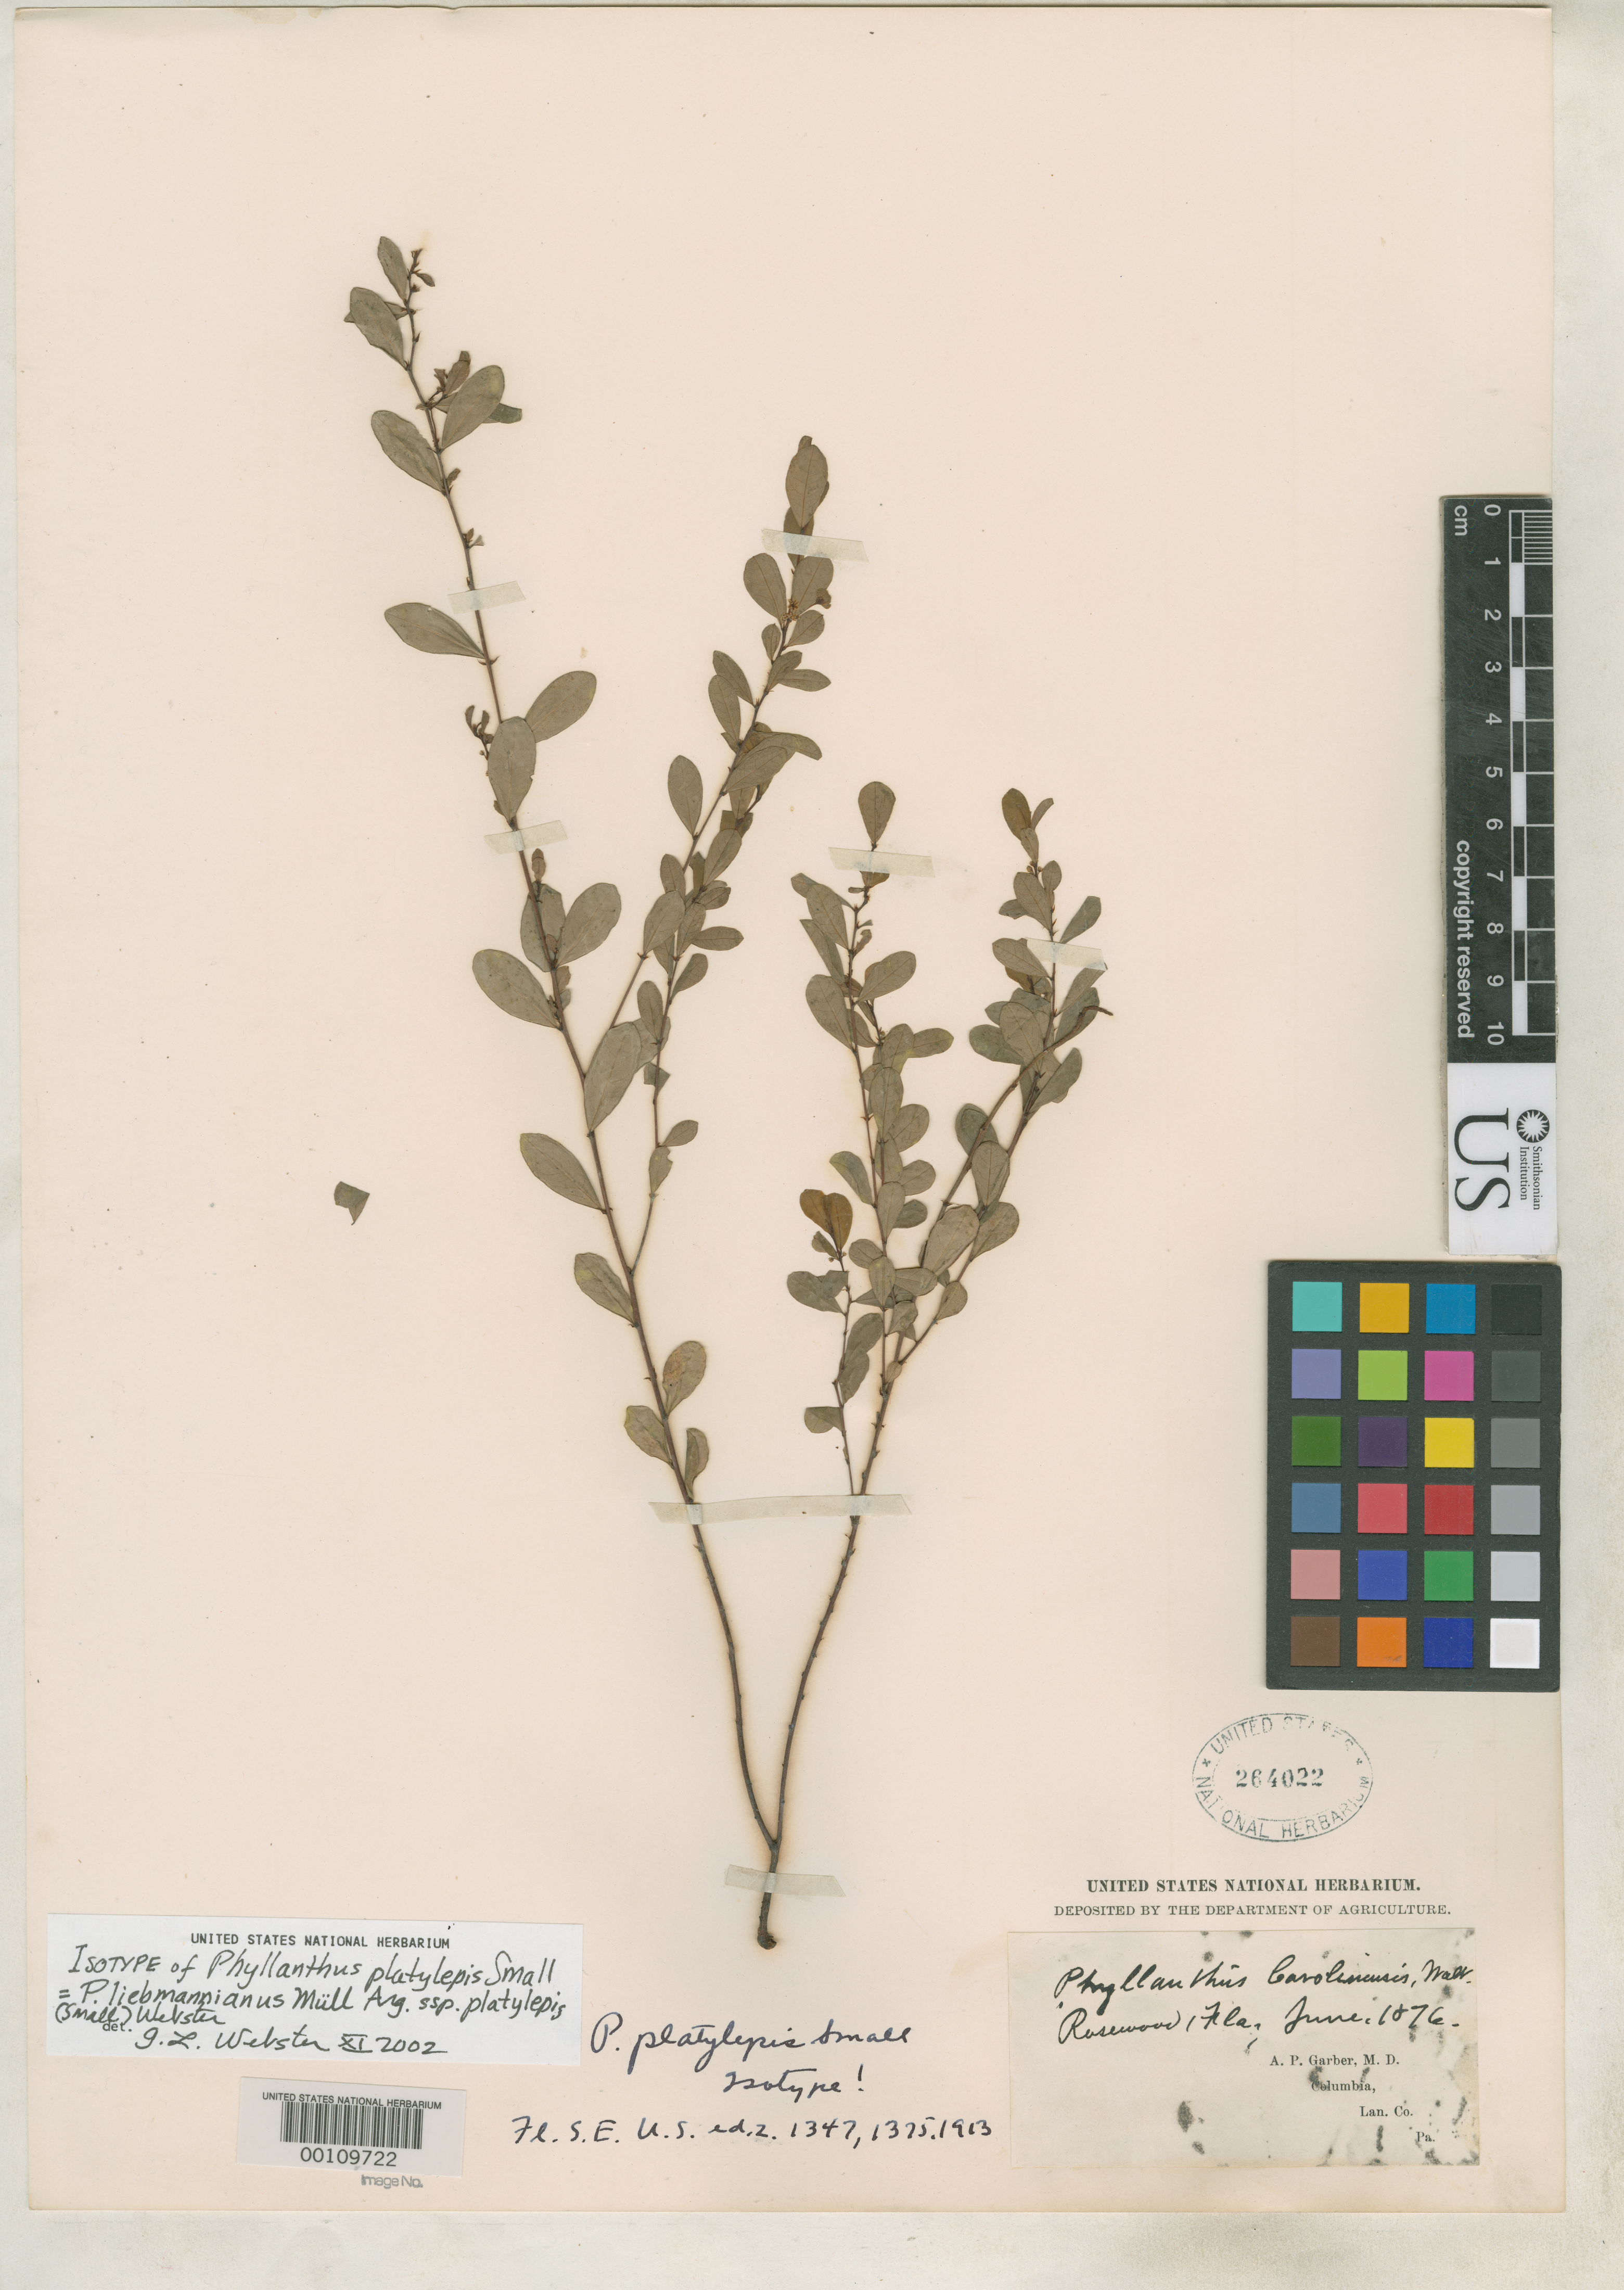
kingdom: Plantae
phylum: Tracheophyta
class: Magnoliopsida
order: Malpighiales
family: Phyllanthaceae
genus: Phyllanthus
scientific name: Phyllanthus platylepis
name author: Small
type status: Type Collection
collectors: A. P. Garber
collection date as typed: Jun 1876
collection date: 1876-06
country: United States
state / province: Florida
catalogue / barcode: US 264022